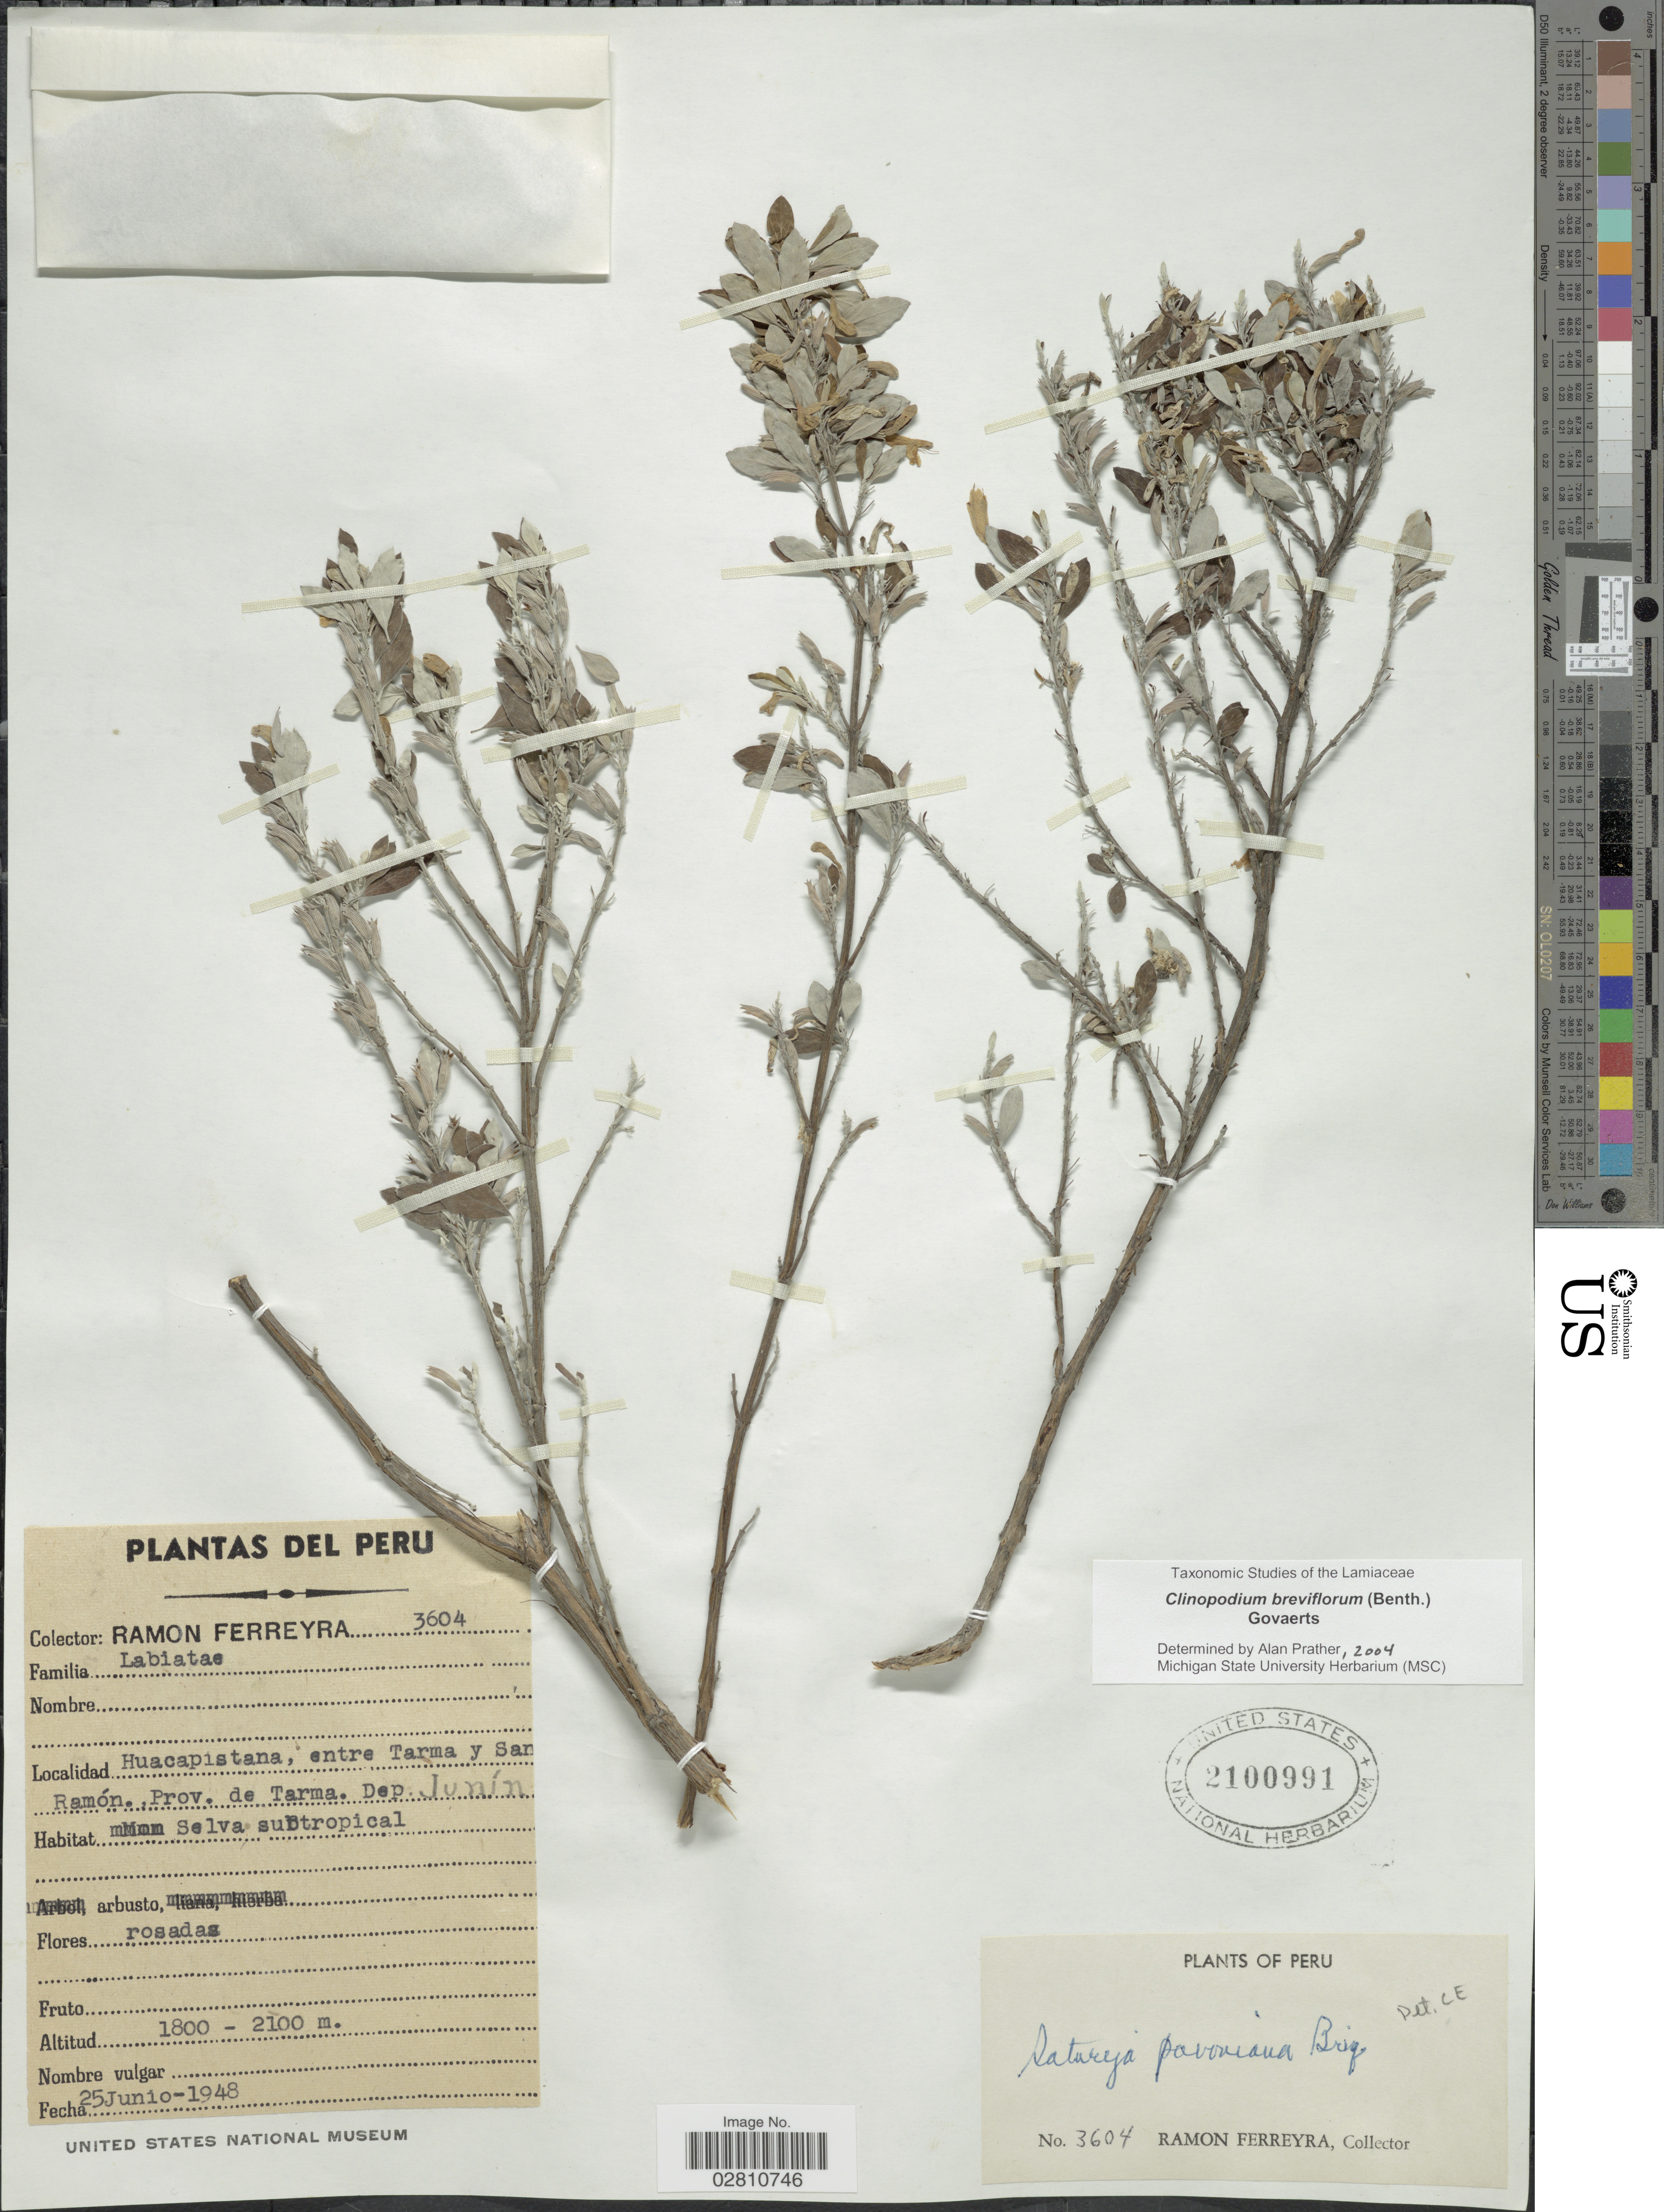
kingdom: Plantae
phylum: Tracheophyta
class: Magnoliopsida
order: Lamiales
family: Lamiaceae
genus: Clinopodium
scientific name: Clinopodium breviflorum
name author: (Benth.) Govaerts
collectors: R. A. Ferreyra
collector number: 3604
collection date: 1948-06-25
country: Peru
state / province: Junín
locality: Huacapistana, entre Tarma y San Ramón, Prov. de Tarma, Dep. Junín.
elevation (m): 1800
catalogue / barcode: US 2100991